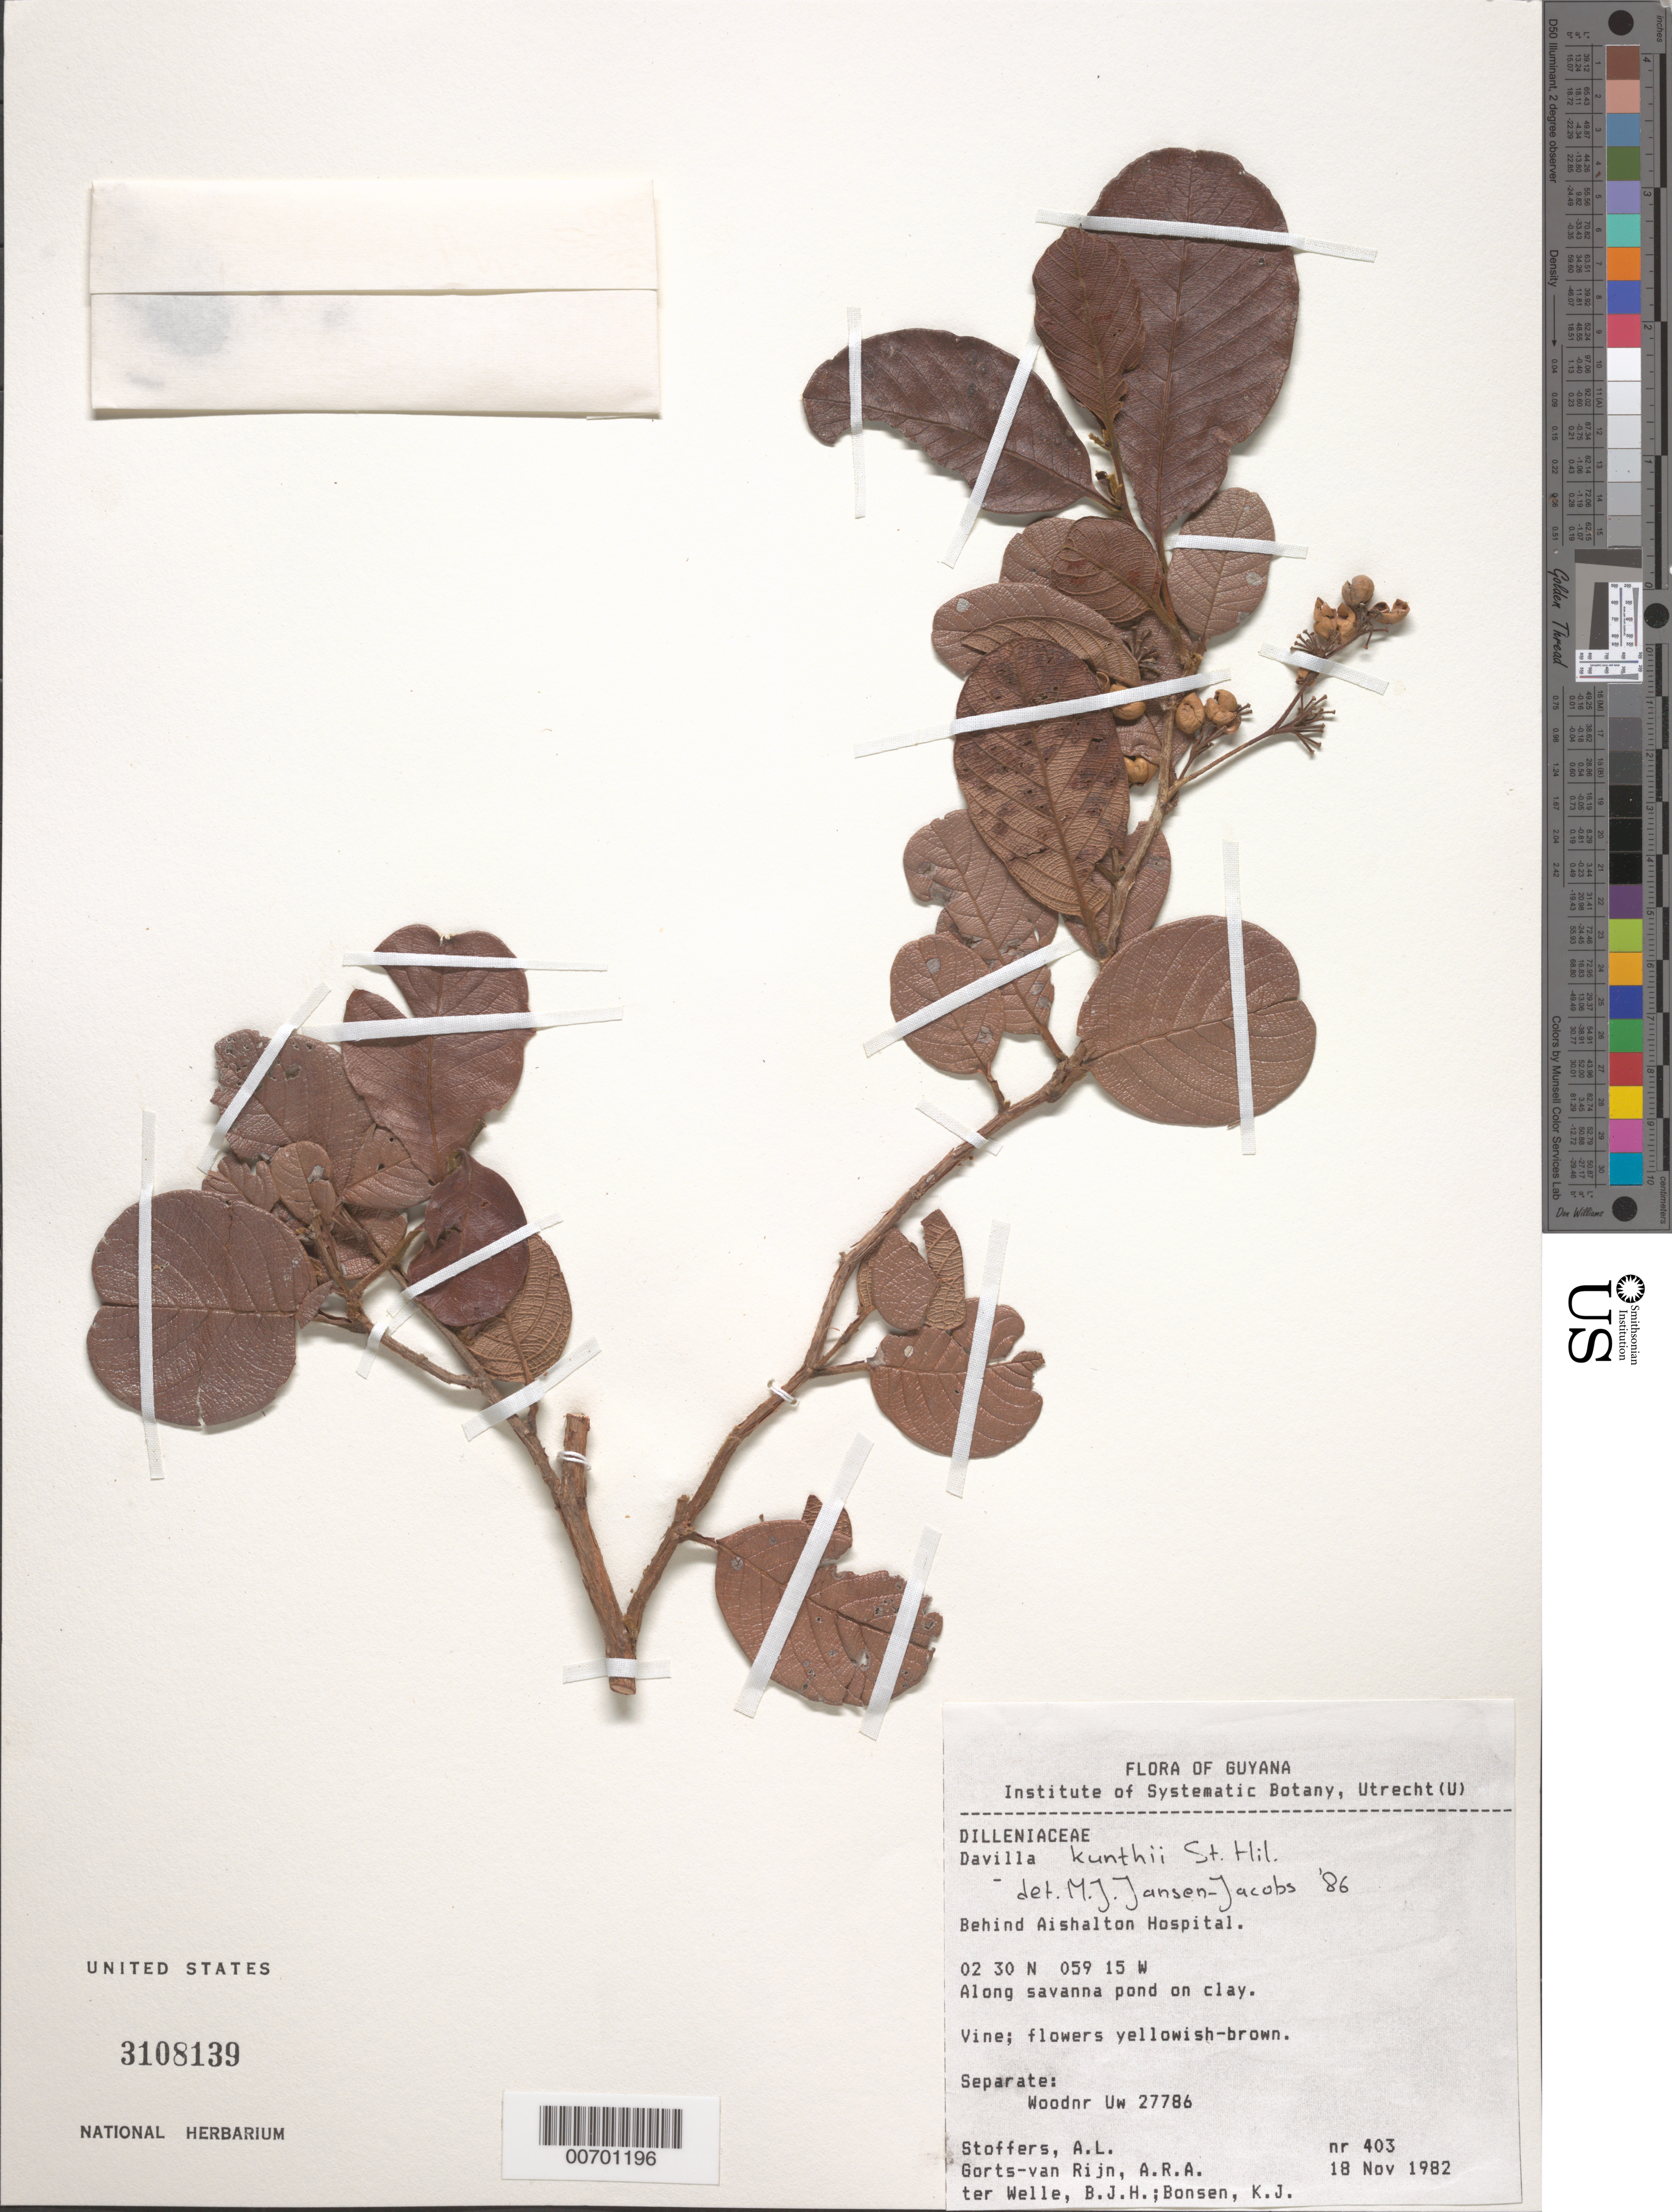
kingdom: Plantae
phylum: Tracheophyta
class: Magnoliopsida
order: Dilleniales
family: Dilleniaceae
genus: Davilla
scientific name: Davilla kunthii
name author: A. St.-Hil.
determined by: Jansen-Jacobs, M. J., (U), Nationaal Herbarium Nederland, Utrecht University branch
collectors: A. Stoffers, A. .R. A. Görts-van Rijn, B. Welle & K. Bonsen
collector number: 403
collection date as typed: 18-Nov-82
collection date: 1982-11-18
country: Guyana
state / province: U. Takutu-U. Essequibo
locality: Aishalton Hospital, behind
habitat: Along savanna pond on clay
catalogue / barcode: US 3108139